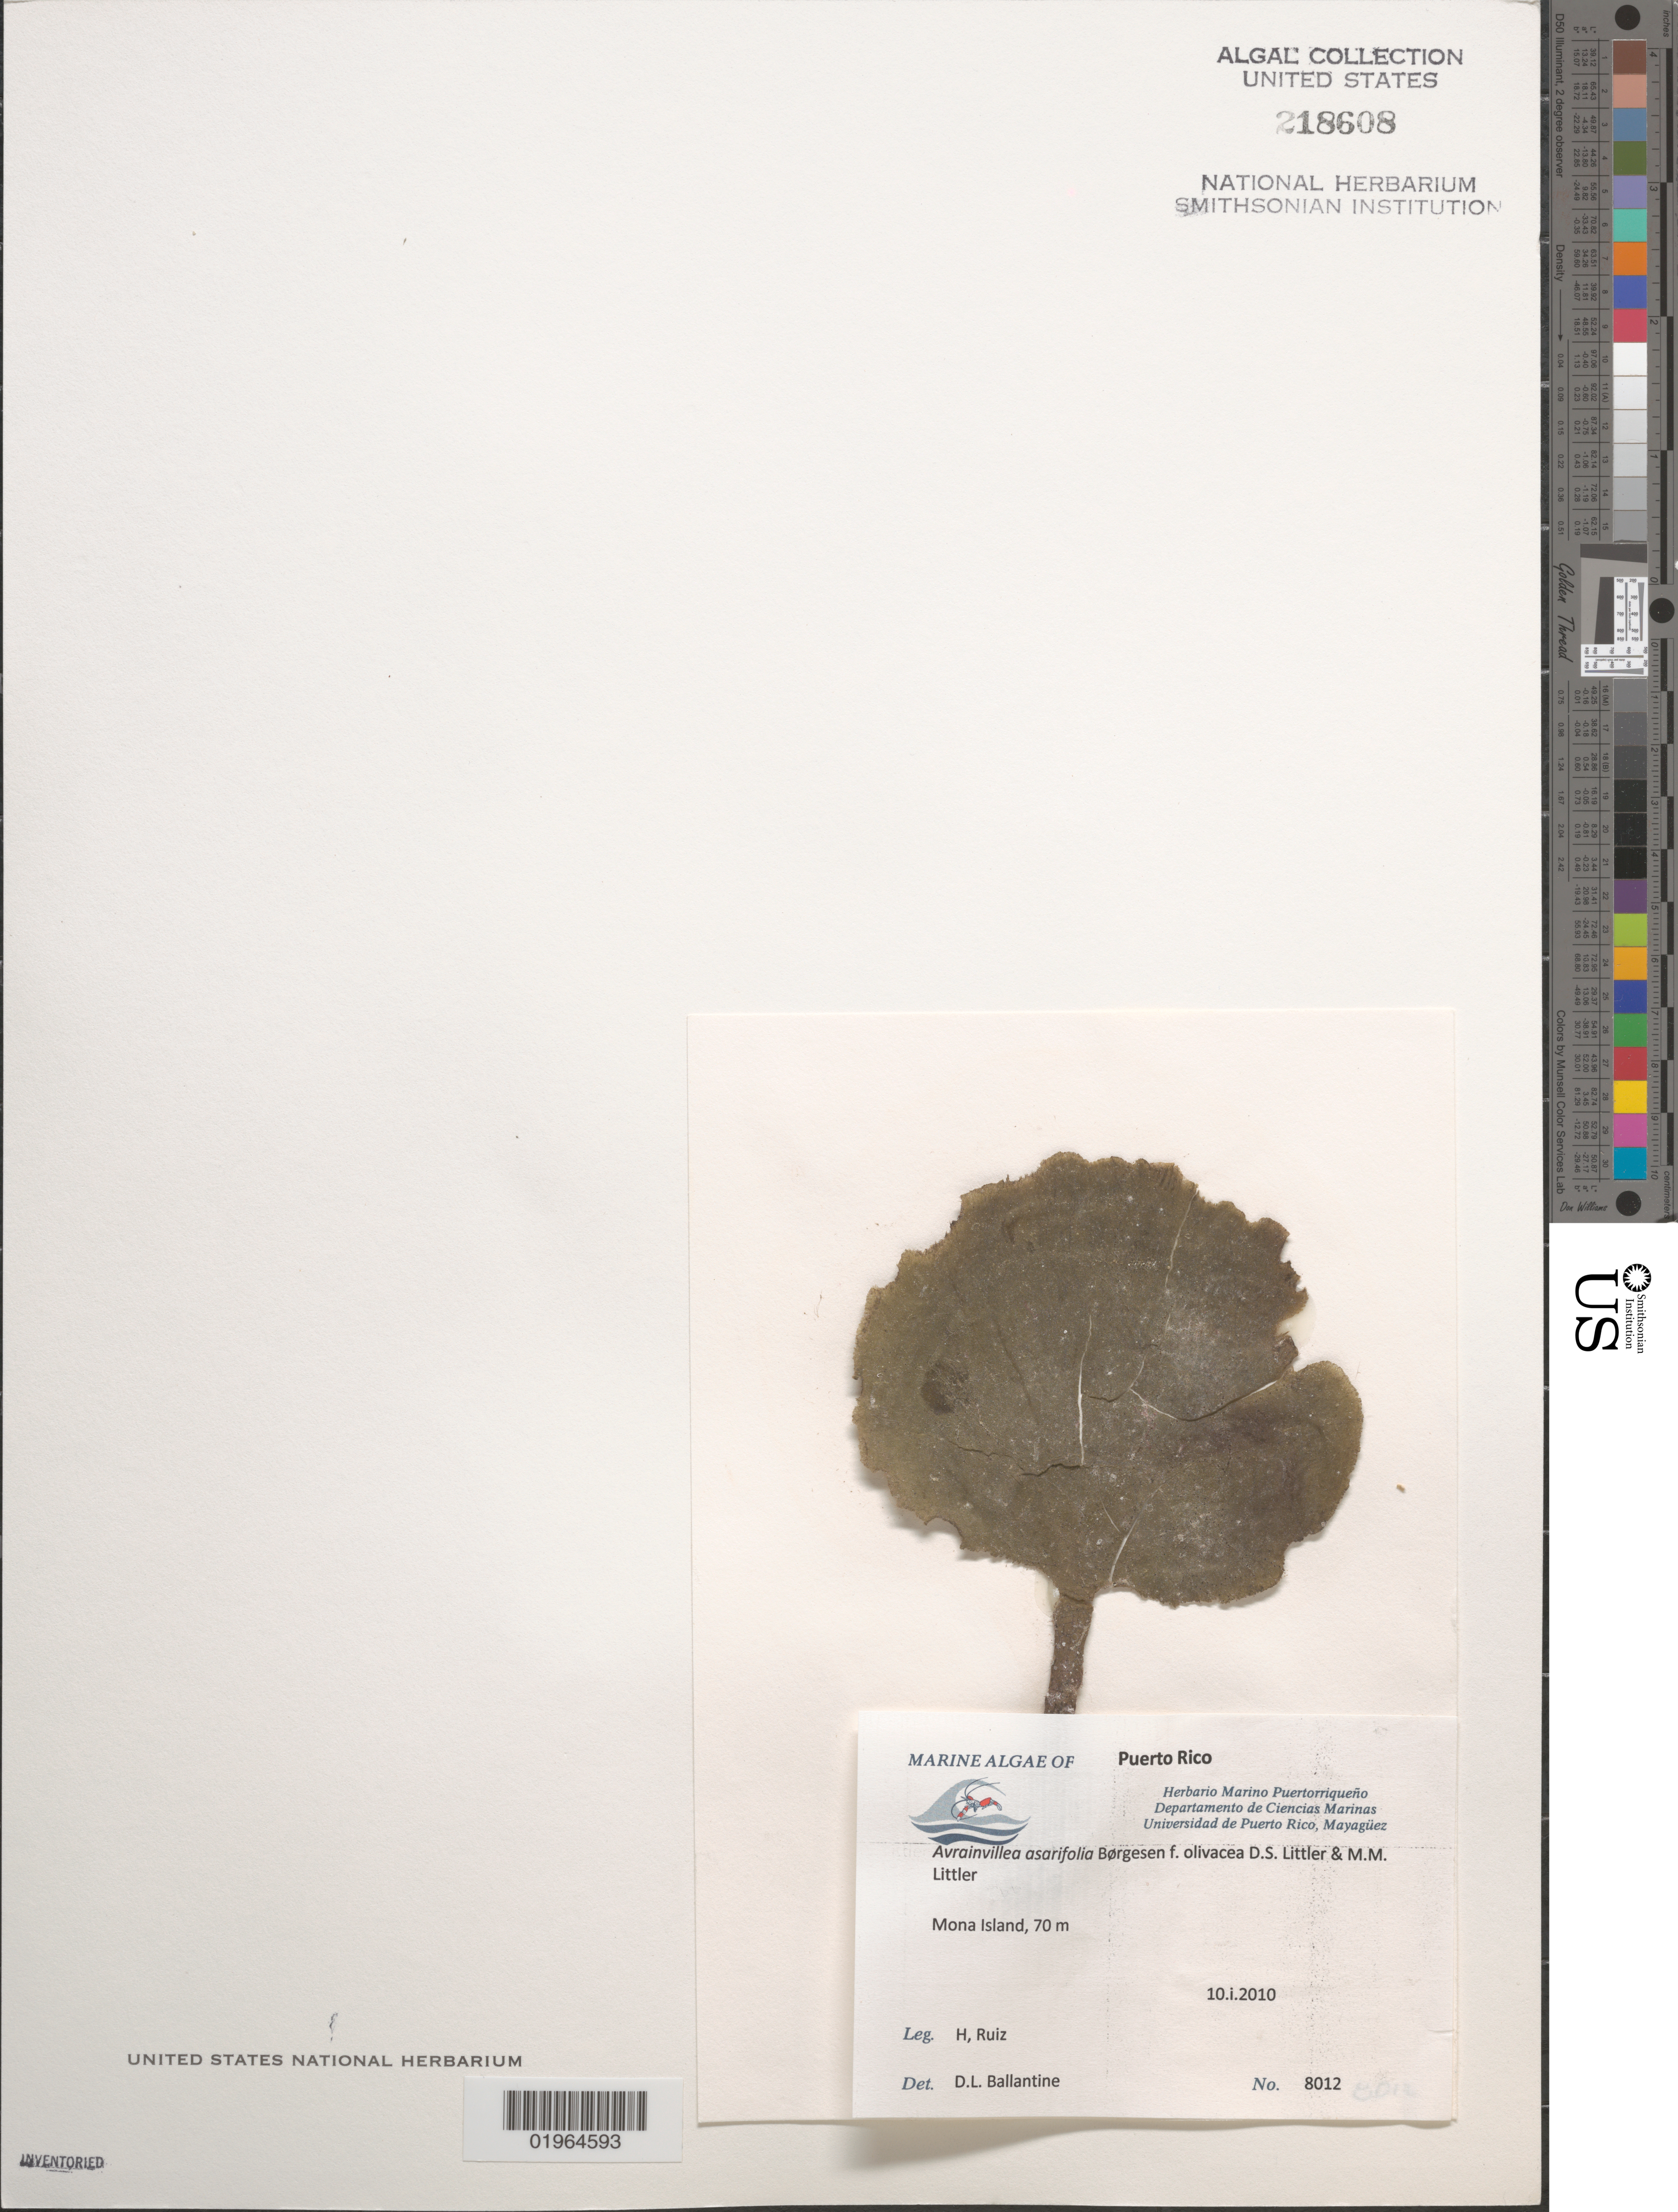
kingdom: Plantae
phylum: Chlorophyta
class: Ulvophyceae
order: Bryopsidales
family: Dichotomosiphonaceae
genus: Avrainvillea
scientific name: Avrainvillea asarifolia f. olivacea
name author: D.S. Littler & Littler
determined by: Ballantine, D. L.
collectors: H. Ruiz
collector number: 8012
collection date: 2010-01-10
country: Puerto Rico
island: Mona Island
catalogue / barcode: US 218608